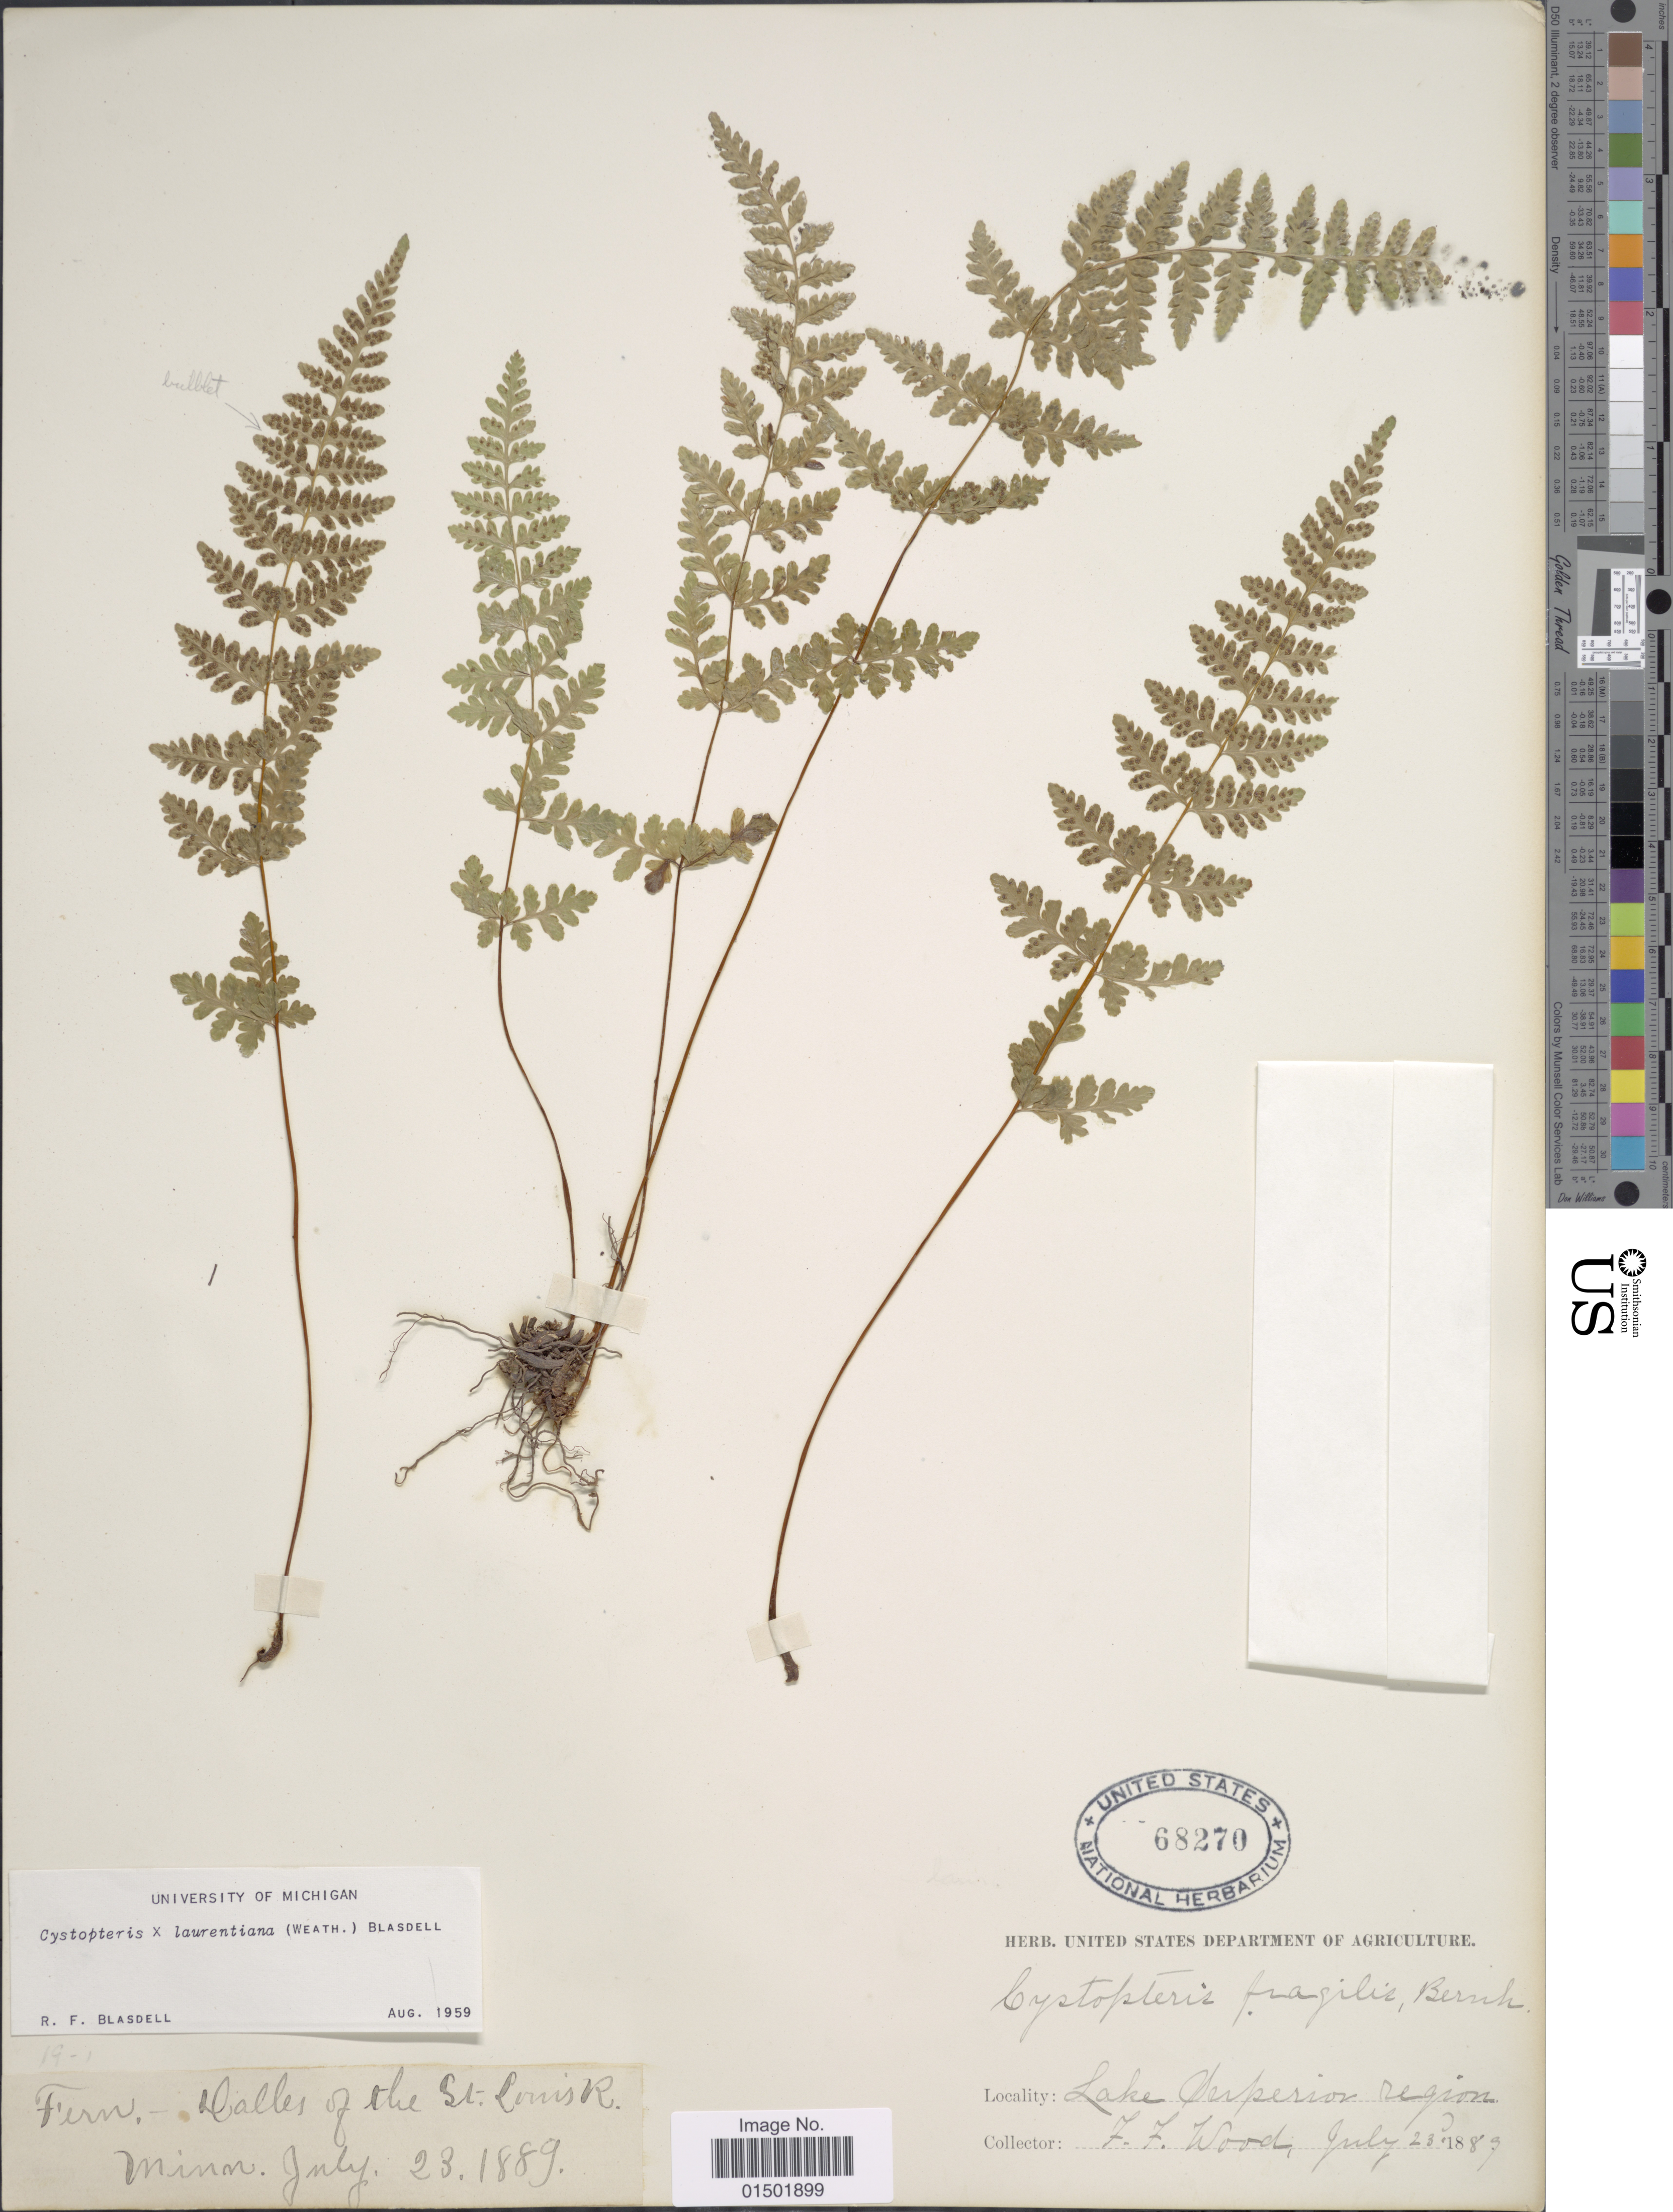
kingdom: Plantae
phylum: Tracheophyta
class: Polypodiopsida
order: Polypodiales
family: Cystopteridaceae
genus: Cystopteris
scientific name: Cystopteris laurentiana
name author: (Weath.) Blasdell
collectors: F. Wood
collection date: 1889-07-23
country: United States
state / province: Minnesota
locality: Lake Serperion region. Fern-Valley of the St. Louis R.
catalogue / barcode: US 68270